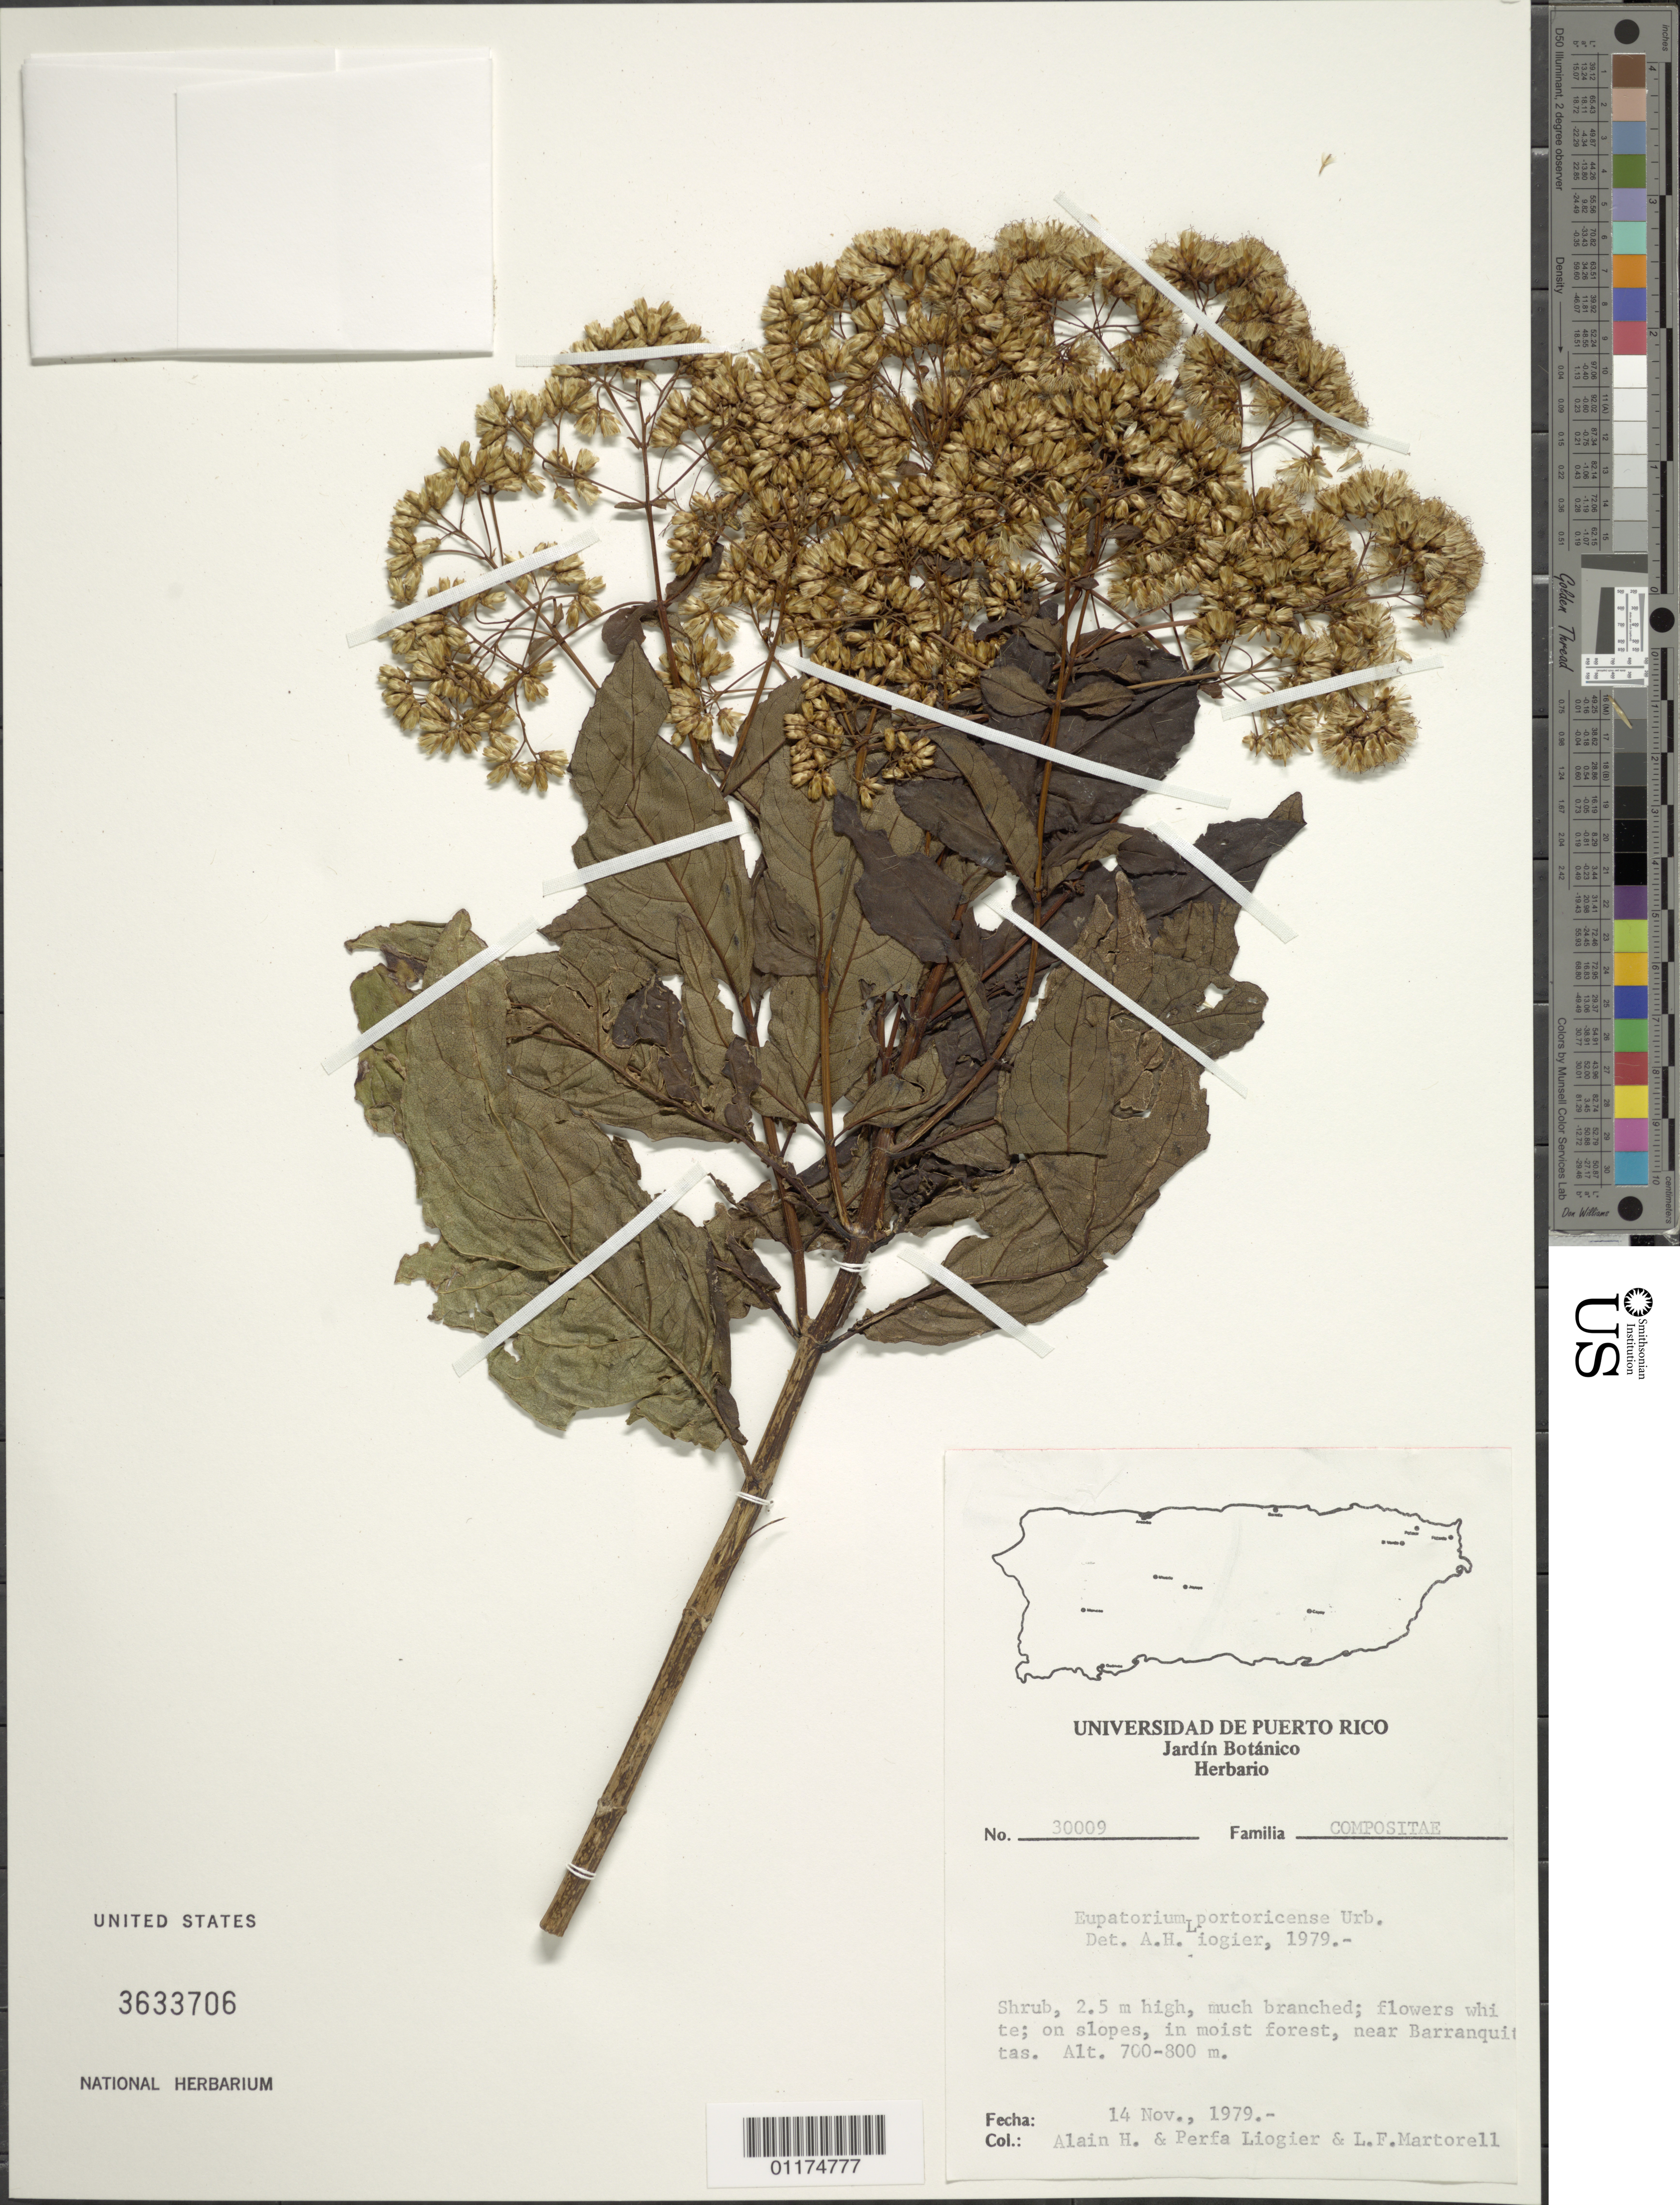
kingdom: Plantae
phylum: Tracheophyta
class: Magnoliopsida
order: Asterales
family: Asteraceae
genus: Critonia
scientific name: Critonia portoricensis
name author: (Urb.) Britton & P. Wilson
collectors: A. H. Liogier, M. P. Liogier & L. Martorell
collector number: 30009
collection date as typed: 14 Nov 1979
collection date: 1979-11-14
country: Puerto Rico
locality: on slopes, in moist forest, near Barranquittas.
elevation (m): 700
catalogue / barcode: US 3633706